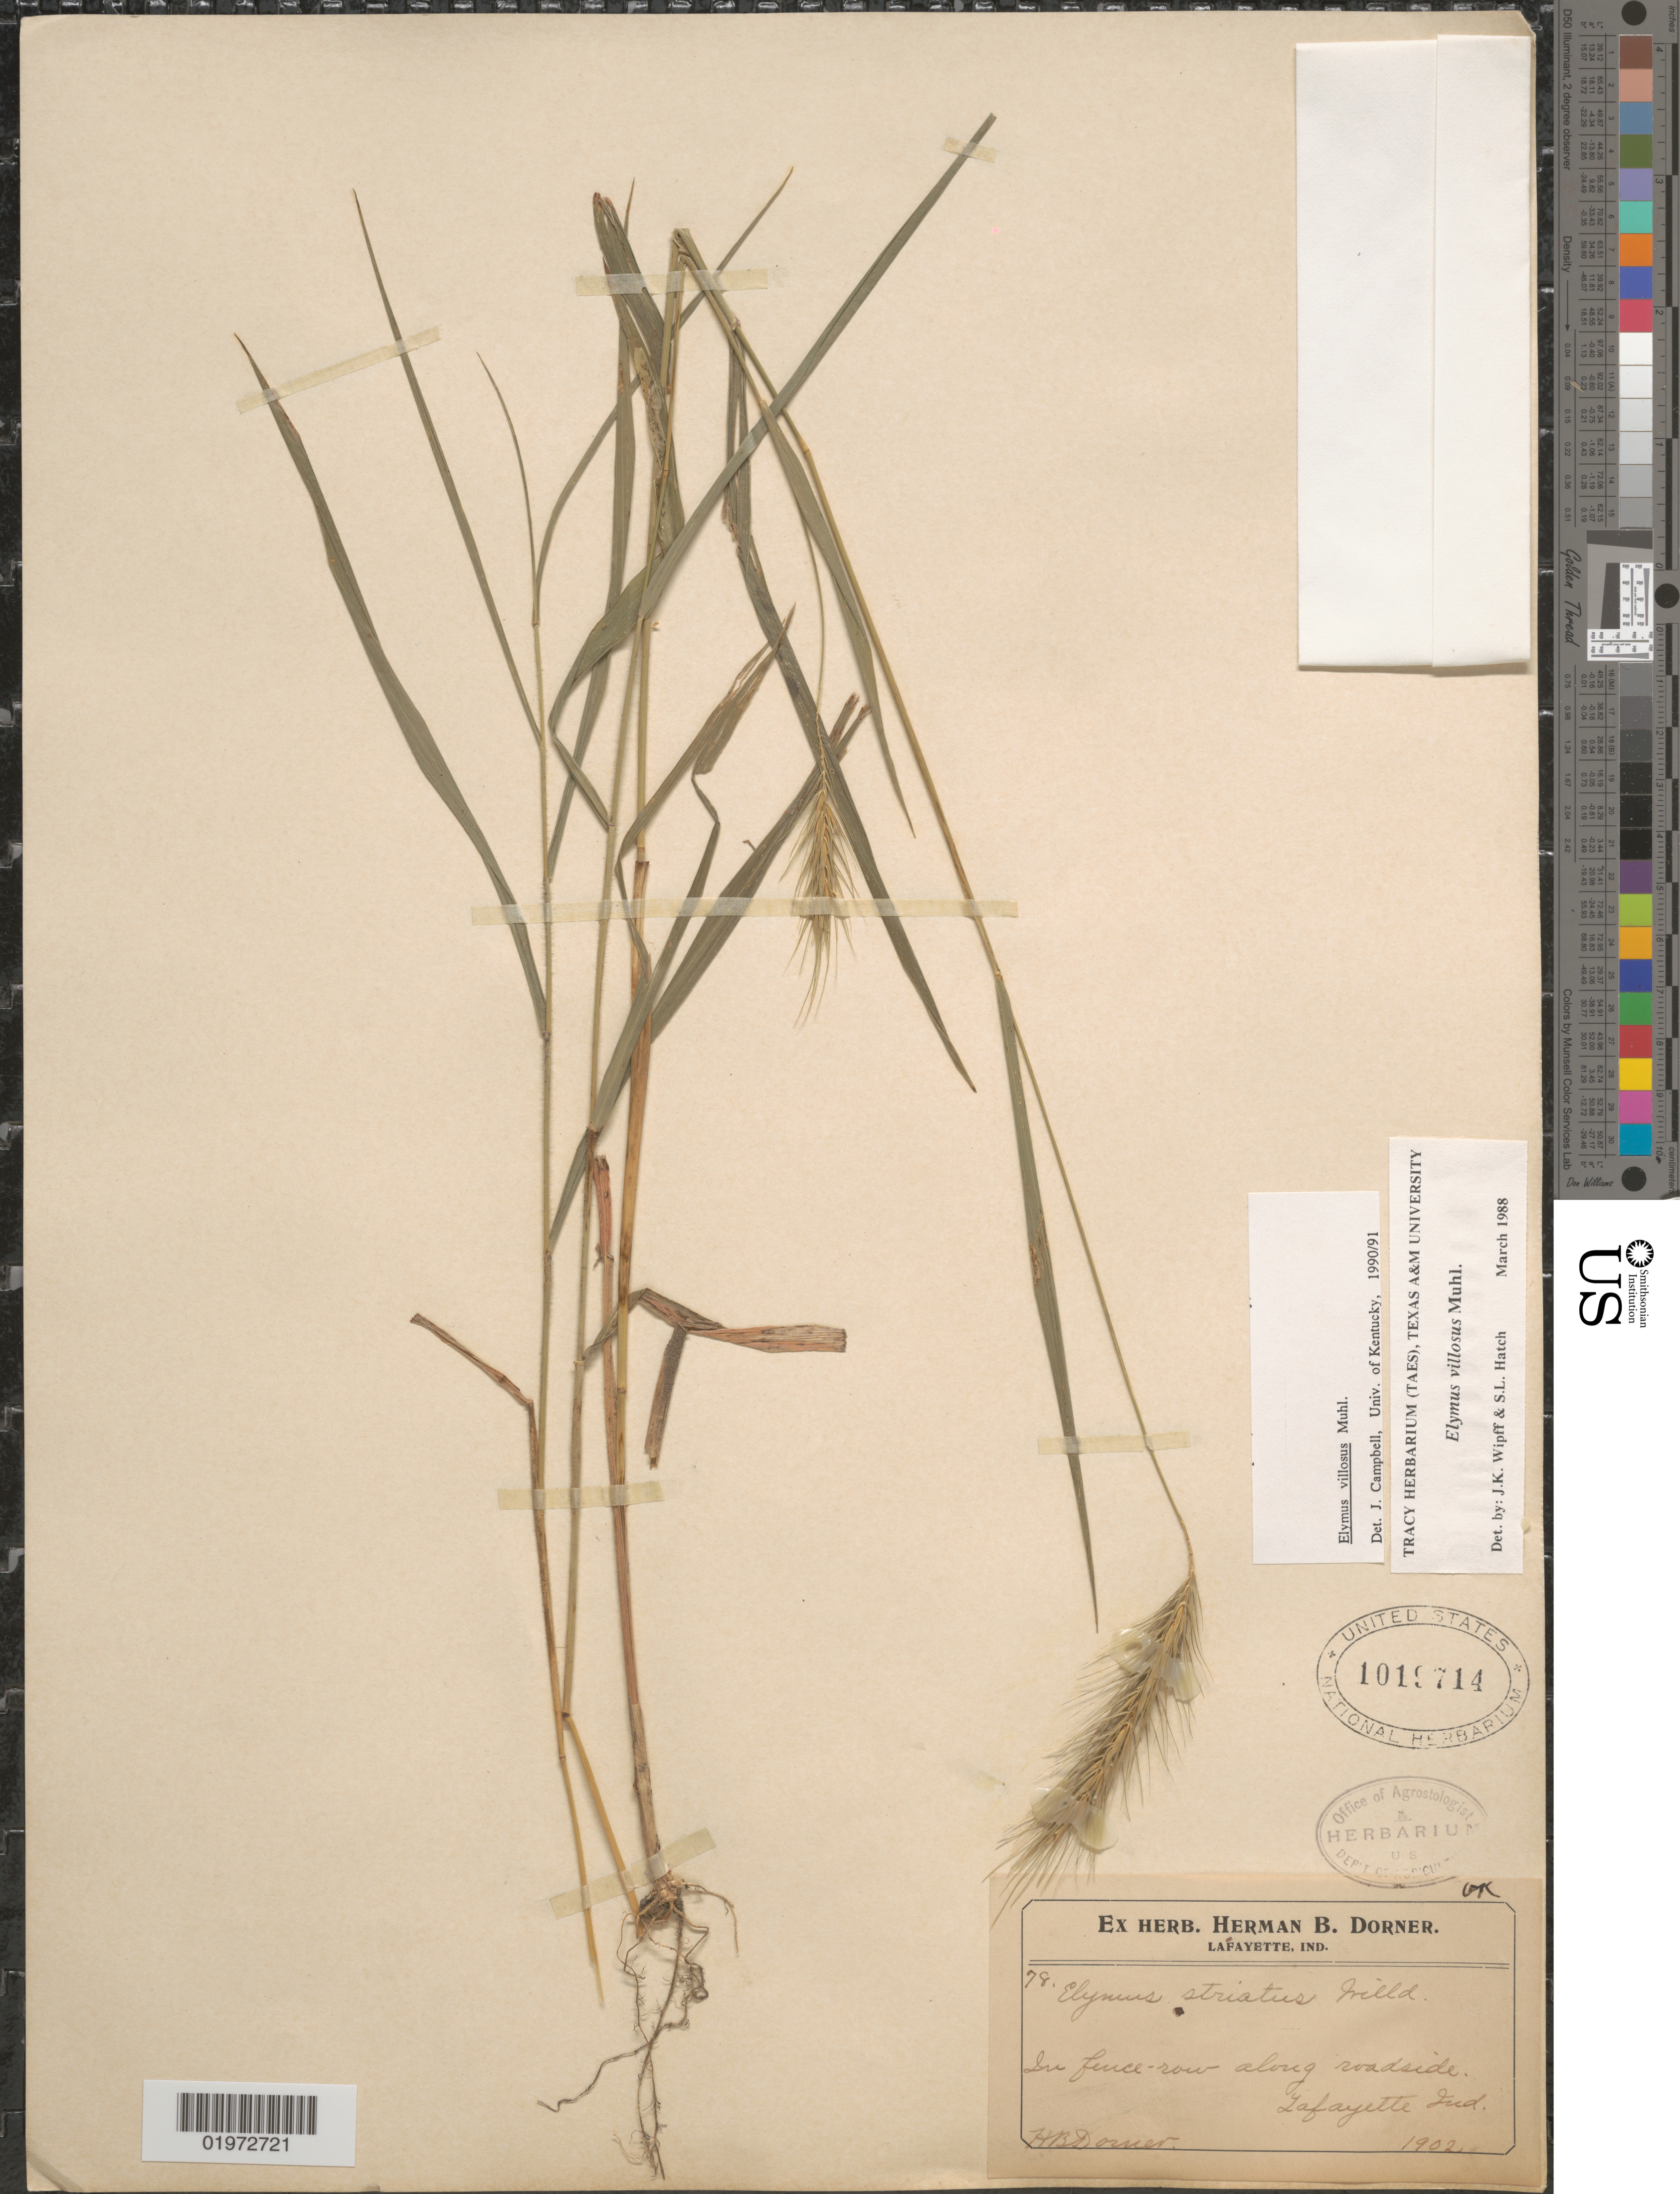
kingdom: Plantae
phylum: Tracheophyta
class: Liliopsida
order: Poales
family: Poaceae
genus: Elymus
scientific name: Elymus villosus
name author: Muhl. ex Willd.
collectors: H. Dorner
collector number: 78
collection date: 1902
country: United States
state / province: Indiana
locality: In fence-row along roadside. Lafayette.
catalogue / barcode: US 1019714